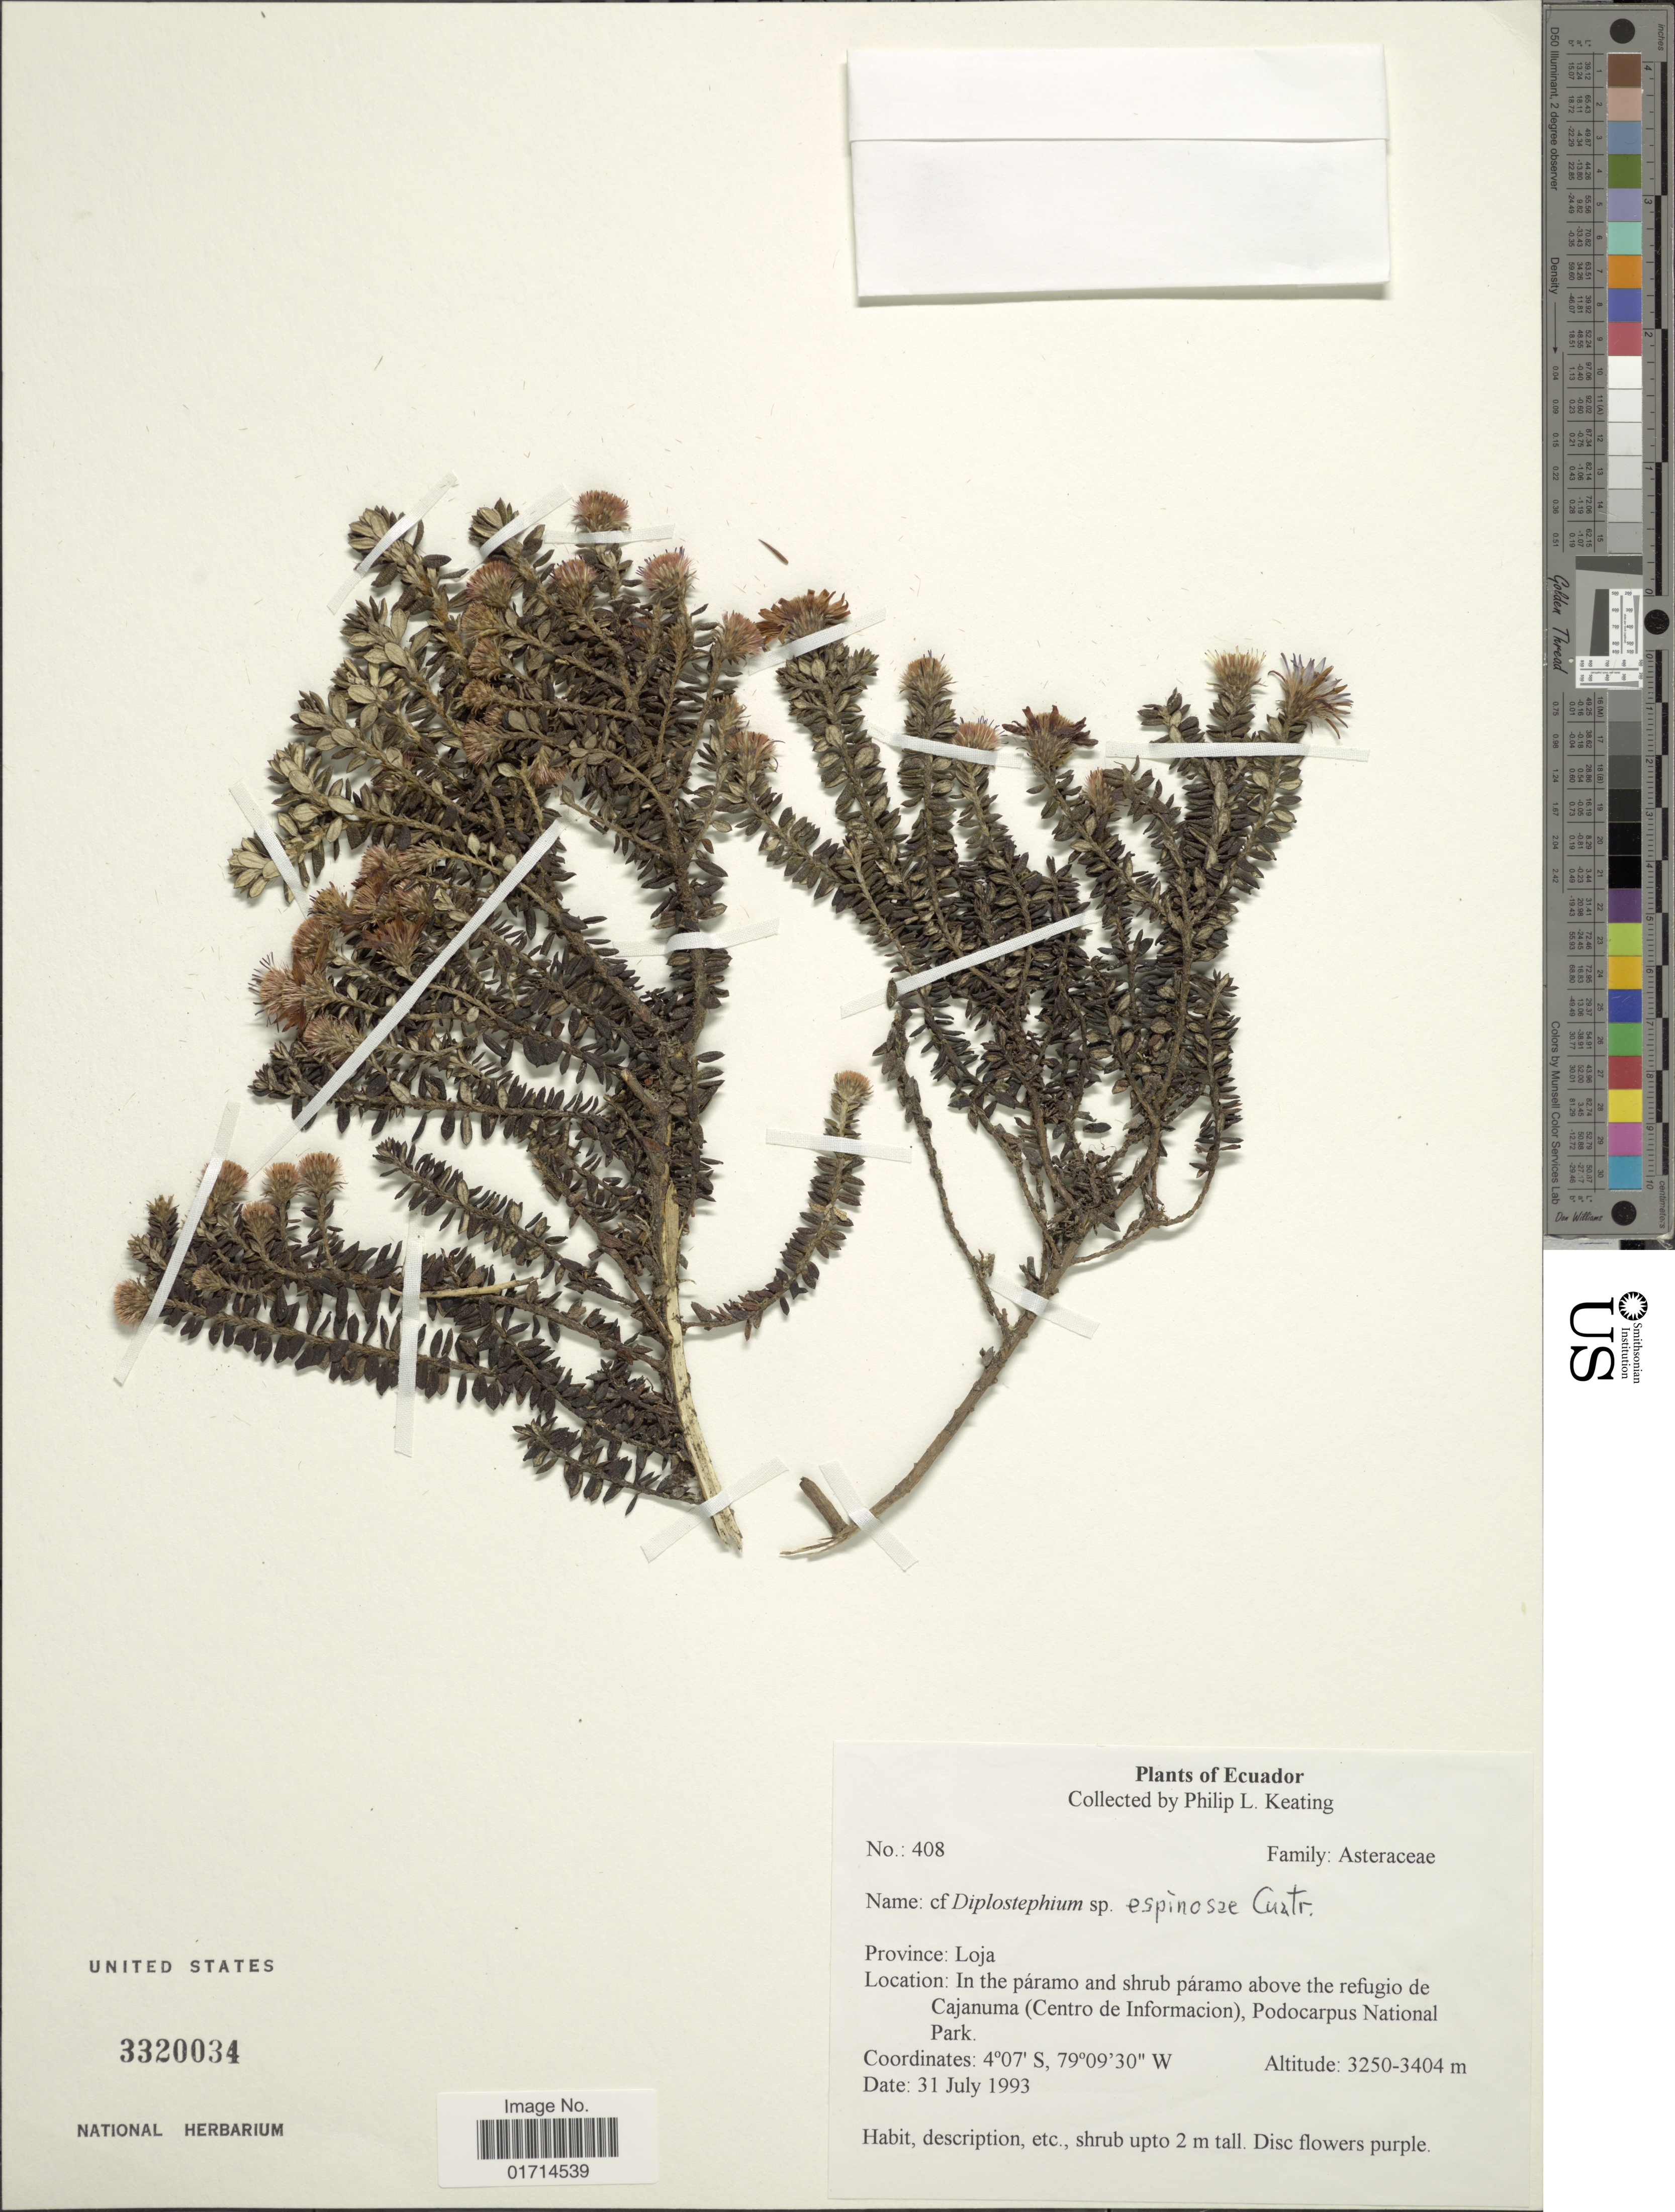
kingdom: Plantae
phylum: Tracheophyta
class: Magnoliopsida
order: Asterales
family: Asteraceae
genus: Diplostephium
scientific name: Diplostephium espinosae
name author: Cuatrec.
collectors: P. Keating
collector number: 408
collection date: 1993-07-31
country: Ecuador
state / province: Loja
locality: In the paramo and shrub paramo above the refugio de Cajanuma (Centro de Informacion), Podocarpus National Park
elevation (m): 3250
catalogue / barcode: US 3320034